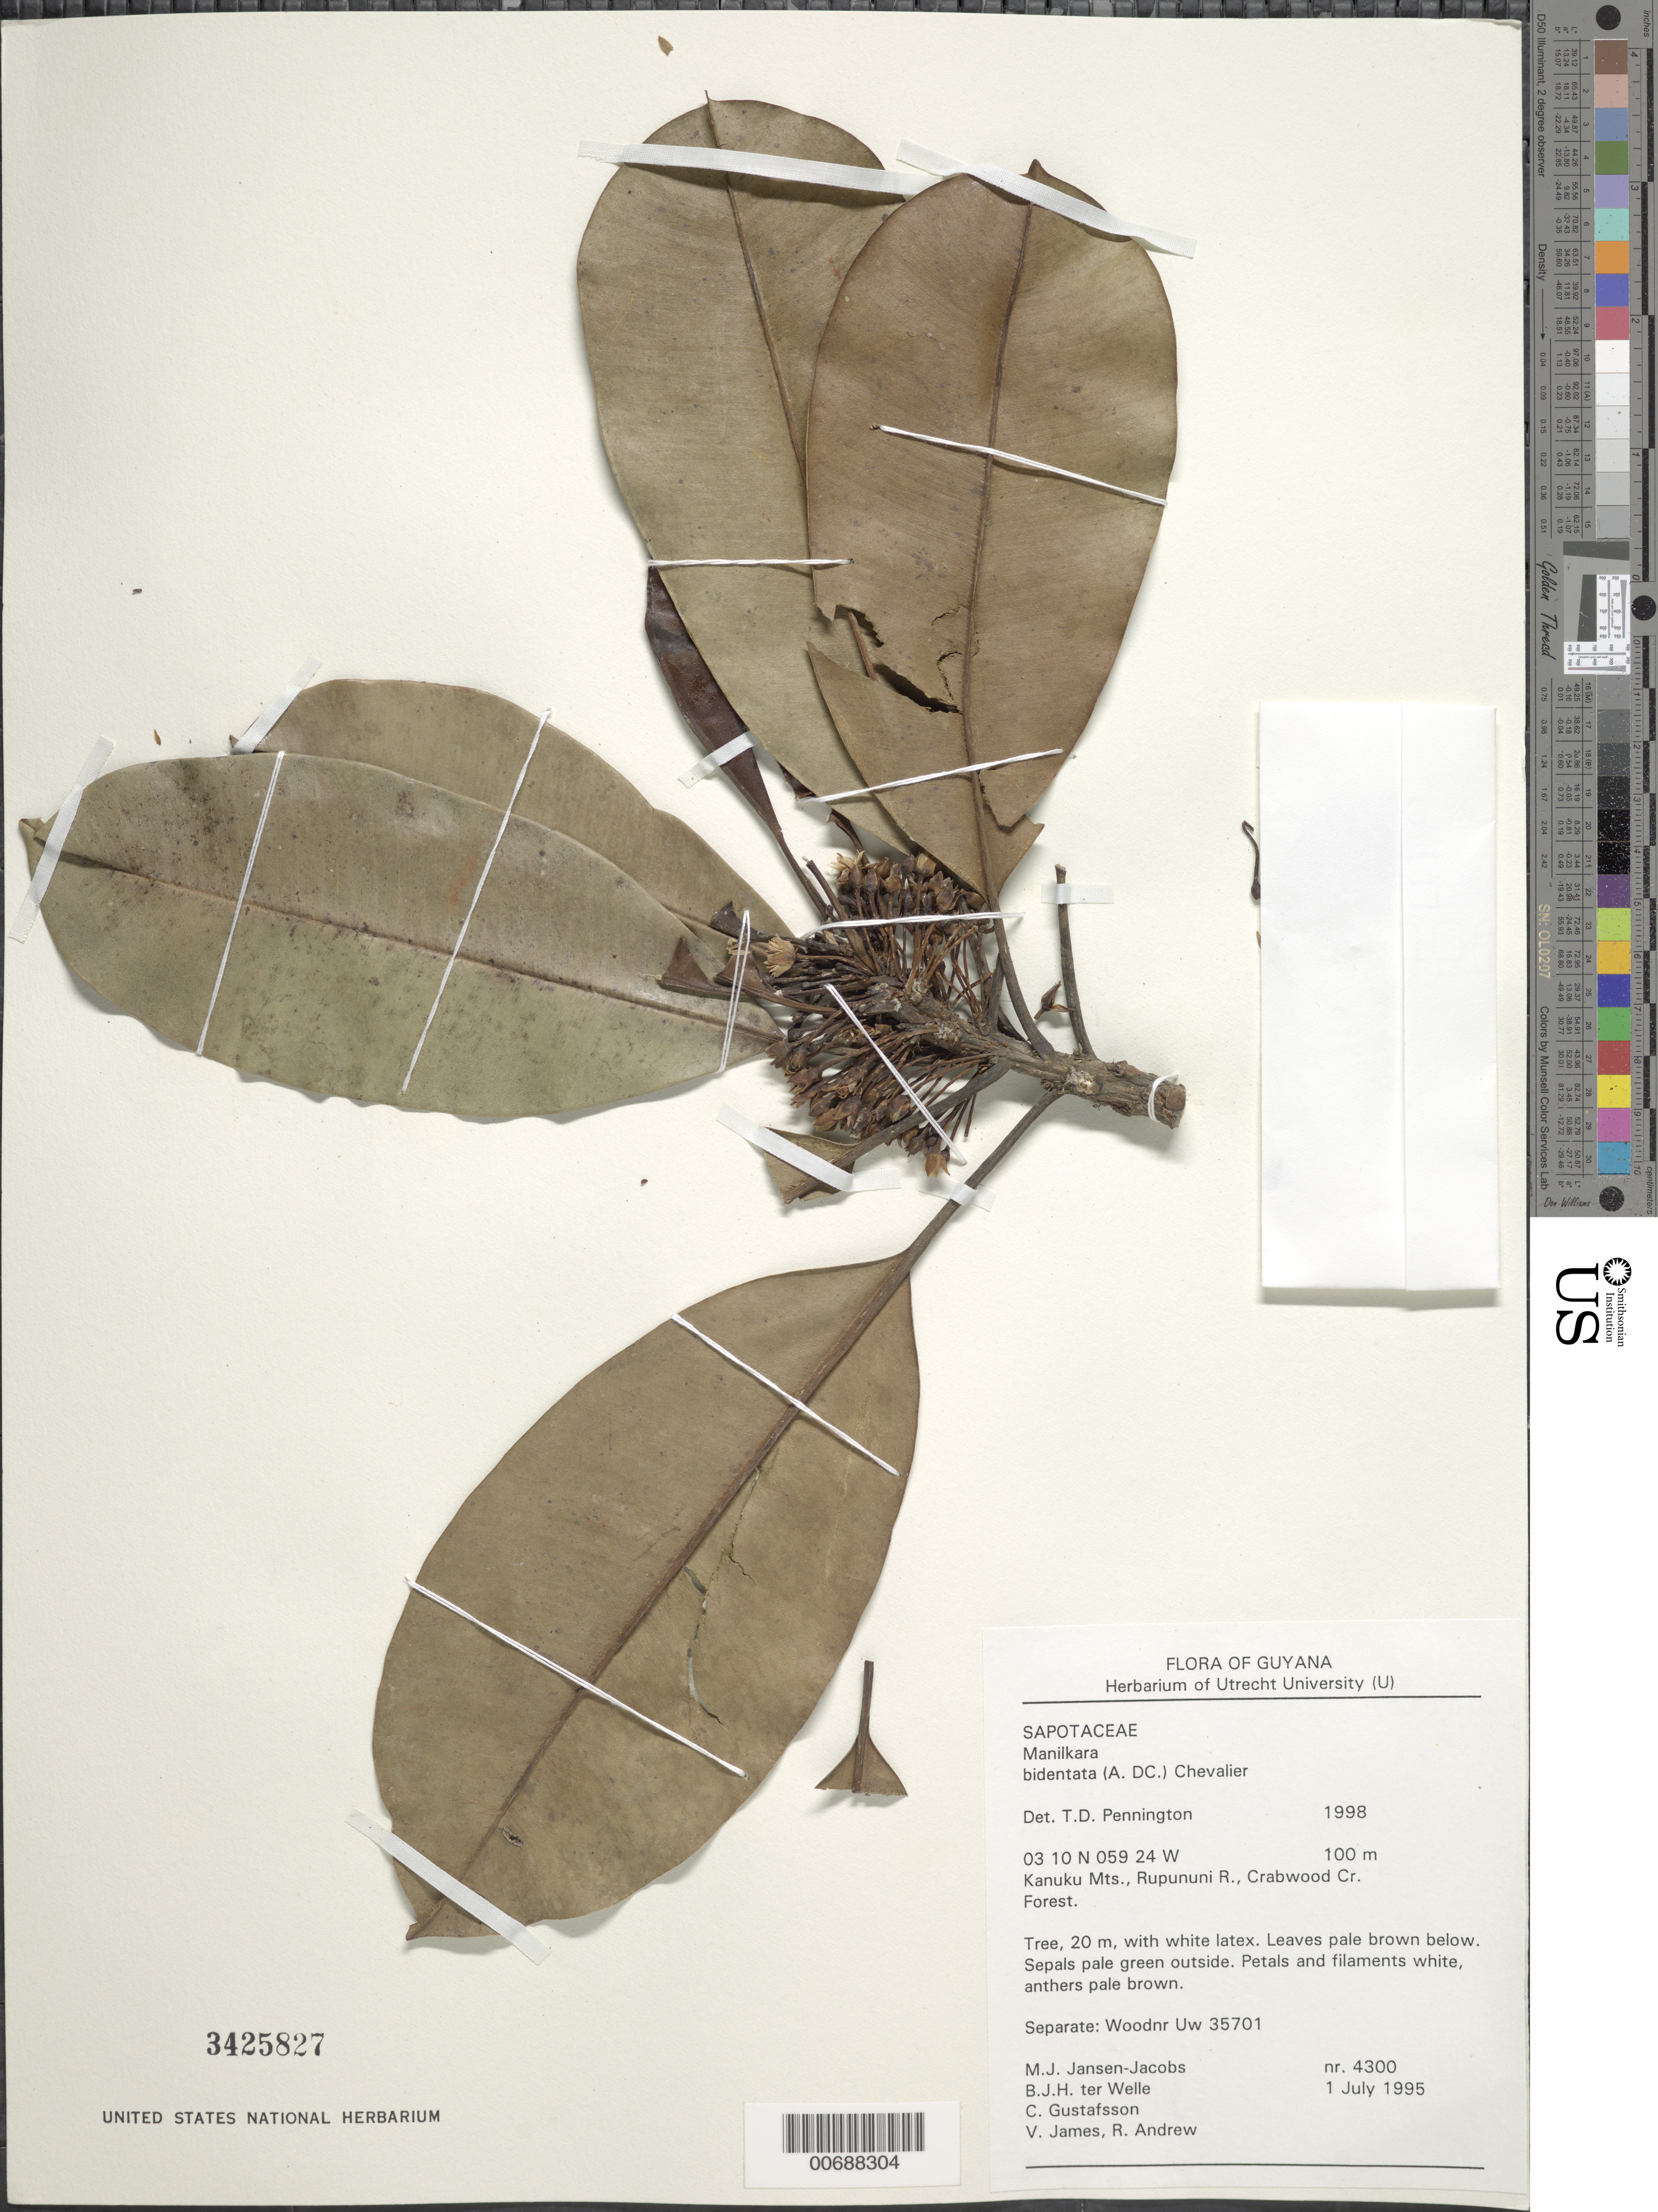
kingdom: Plantae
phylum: Tracheophyta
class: Magnoliopsida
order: Ericales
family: Sapotaceae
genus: Manilkara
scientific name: Manilkara bidentata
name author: (A. DC.) A. Chev.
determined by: Pennington, T. D., (K)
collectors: M. J. Jansen-Jacobs, B. Welle, C. G. Gustafsson, V. James & R. Andrew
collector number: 4300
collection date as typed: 1-Jul-95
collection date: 1995-07-01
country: Guyana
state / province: U. Takutu-U. Essequibo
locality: Crabwood Creek, Rupununi River, Kanuku Mts.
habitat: Forest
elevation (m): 100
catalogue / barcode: US 3425827